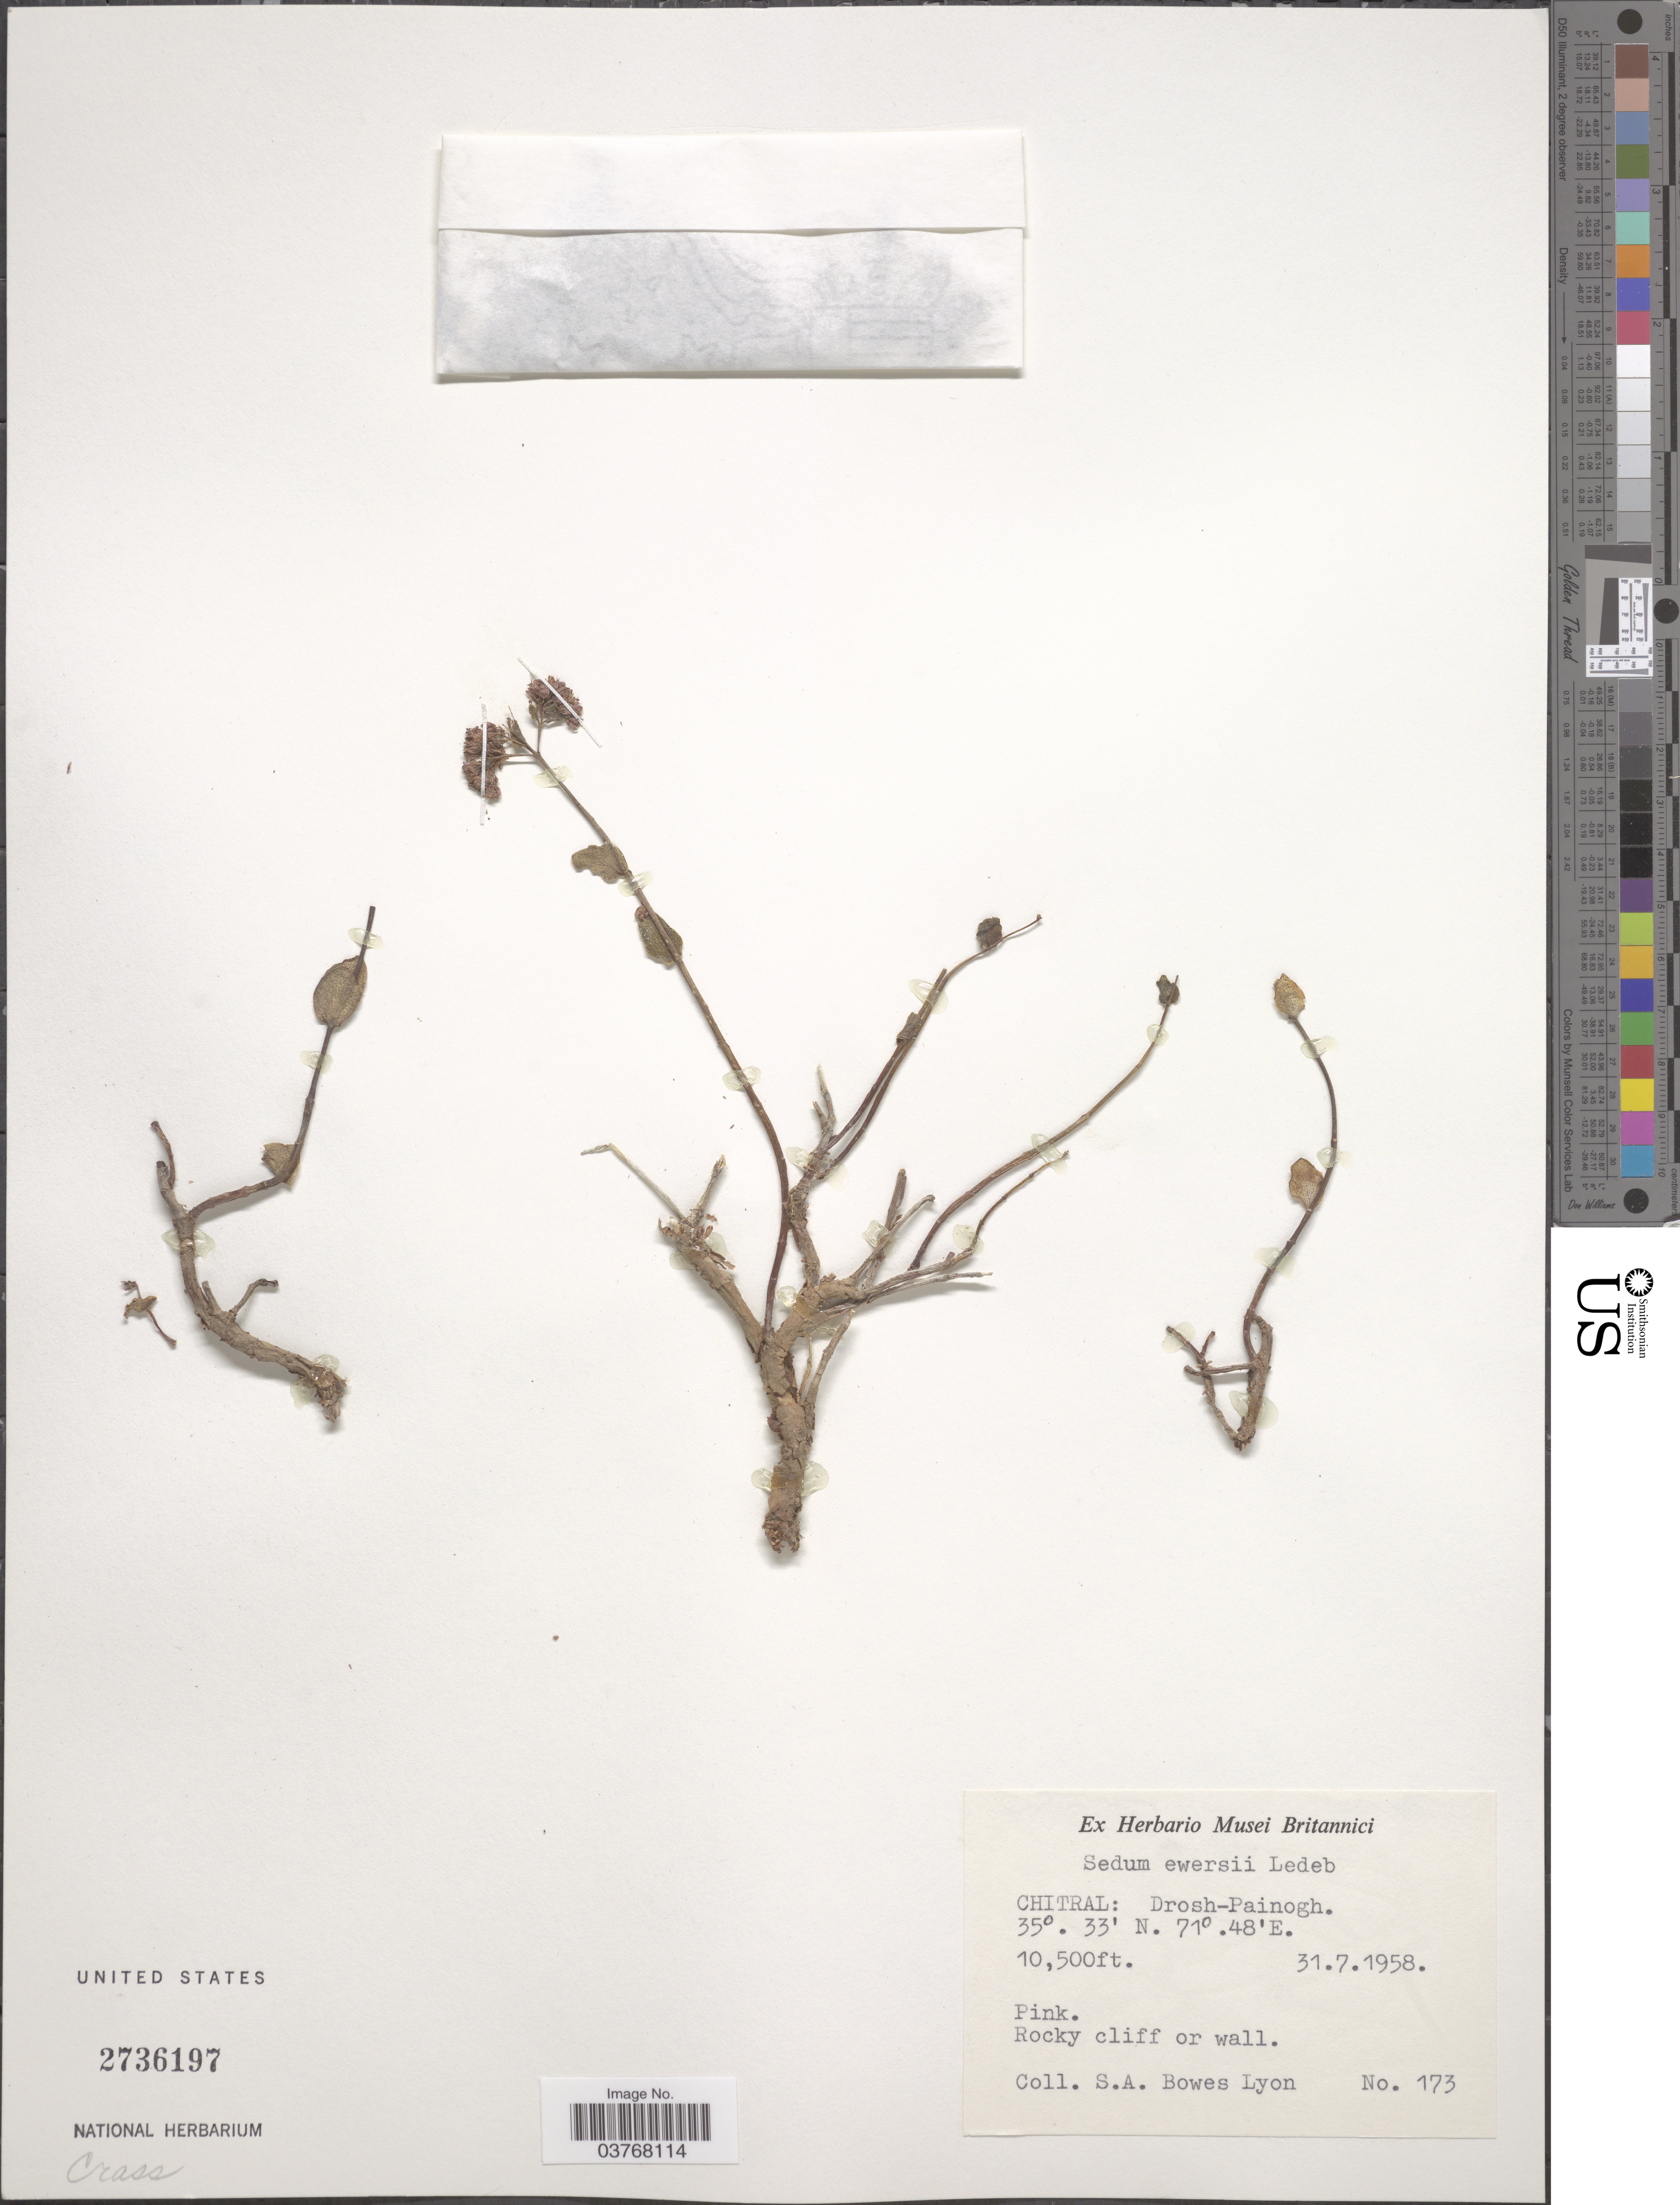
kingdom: Plantae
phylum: Tracheophyta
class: Magnoliopsida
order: Saxifragales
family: Crassulaceae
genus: Hylotelephium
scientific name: Hylotelephium ewersii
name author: (Ledeb.) H. Ohba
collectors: S. Bowes Lyon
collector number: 173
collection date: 1958-07-31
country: Pakistan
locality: Chitral: Drosh-Painogh.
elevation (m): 3200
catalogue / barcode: US 2736197